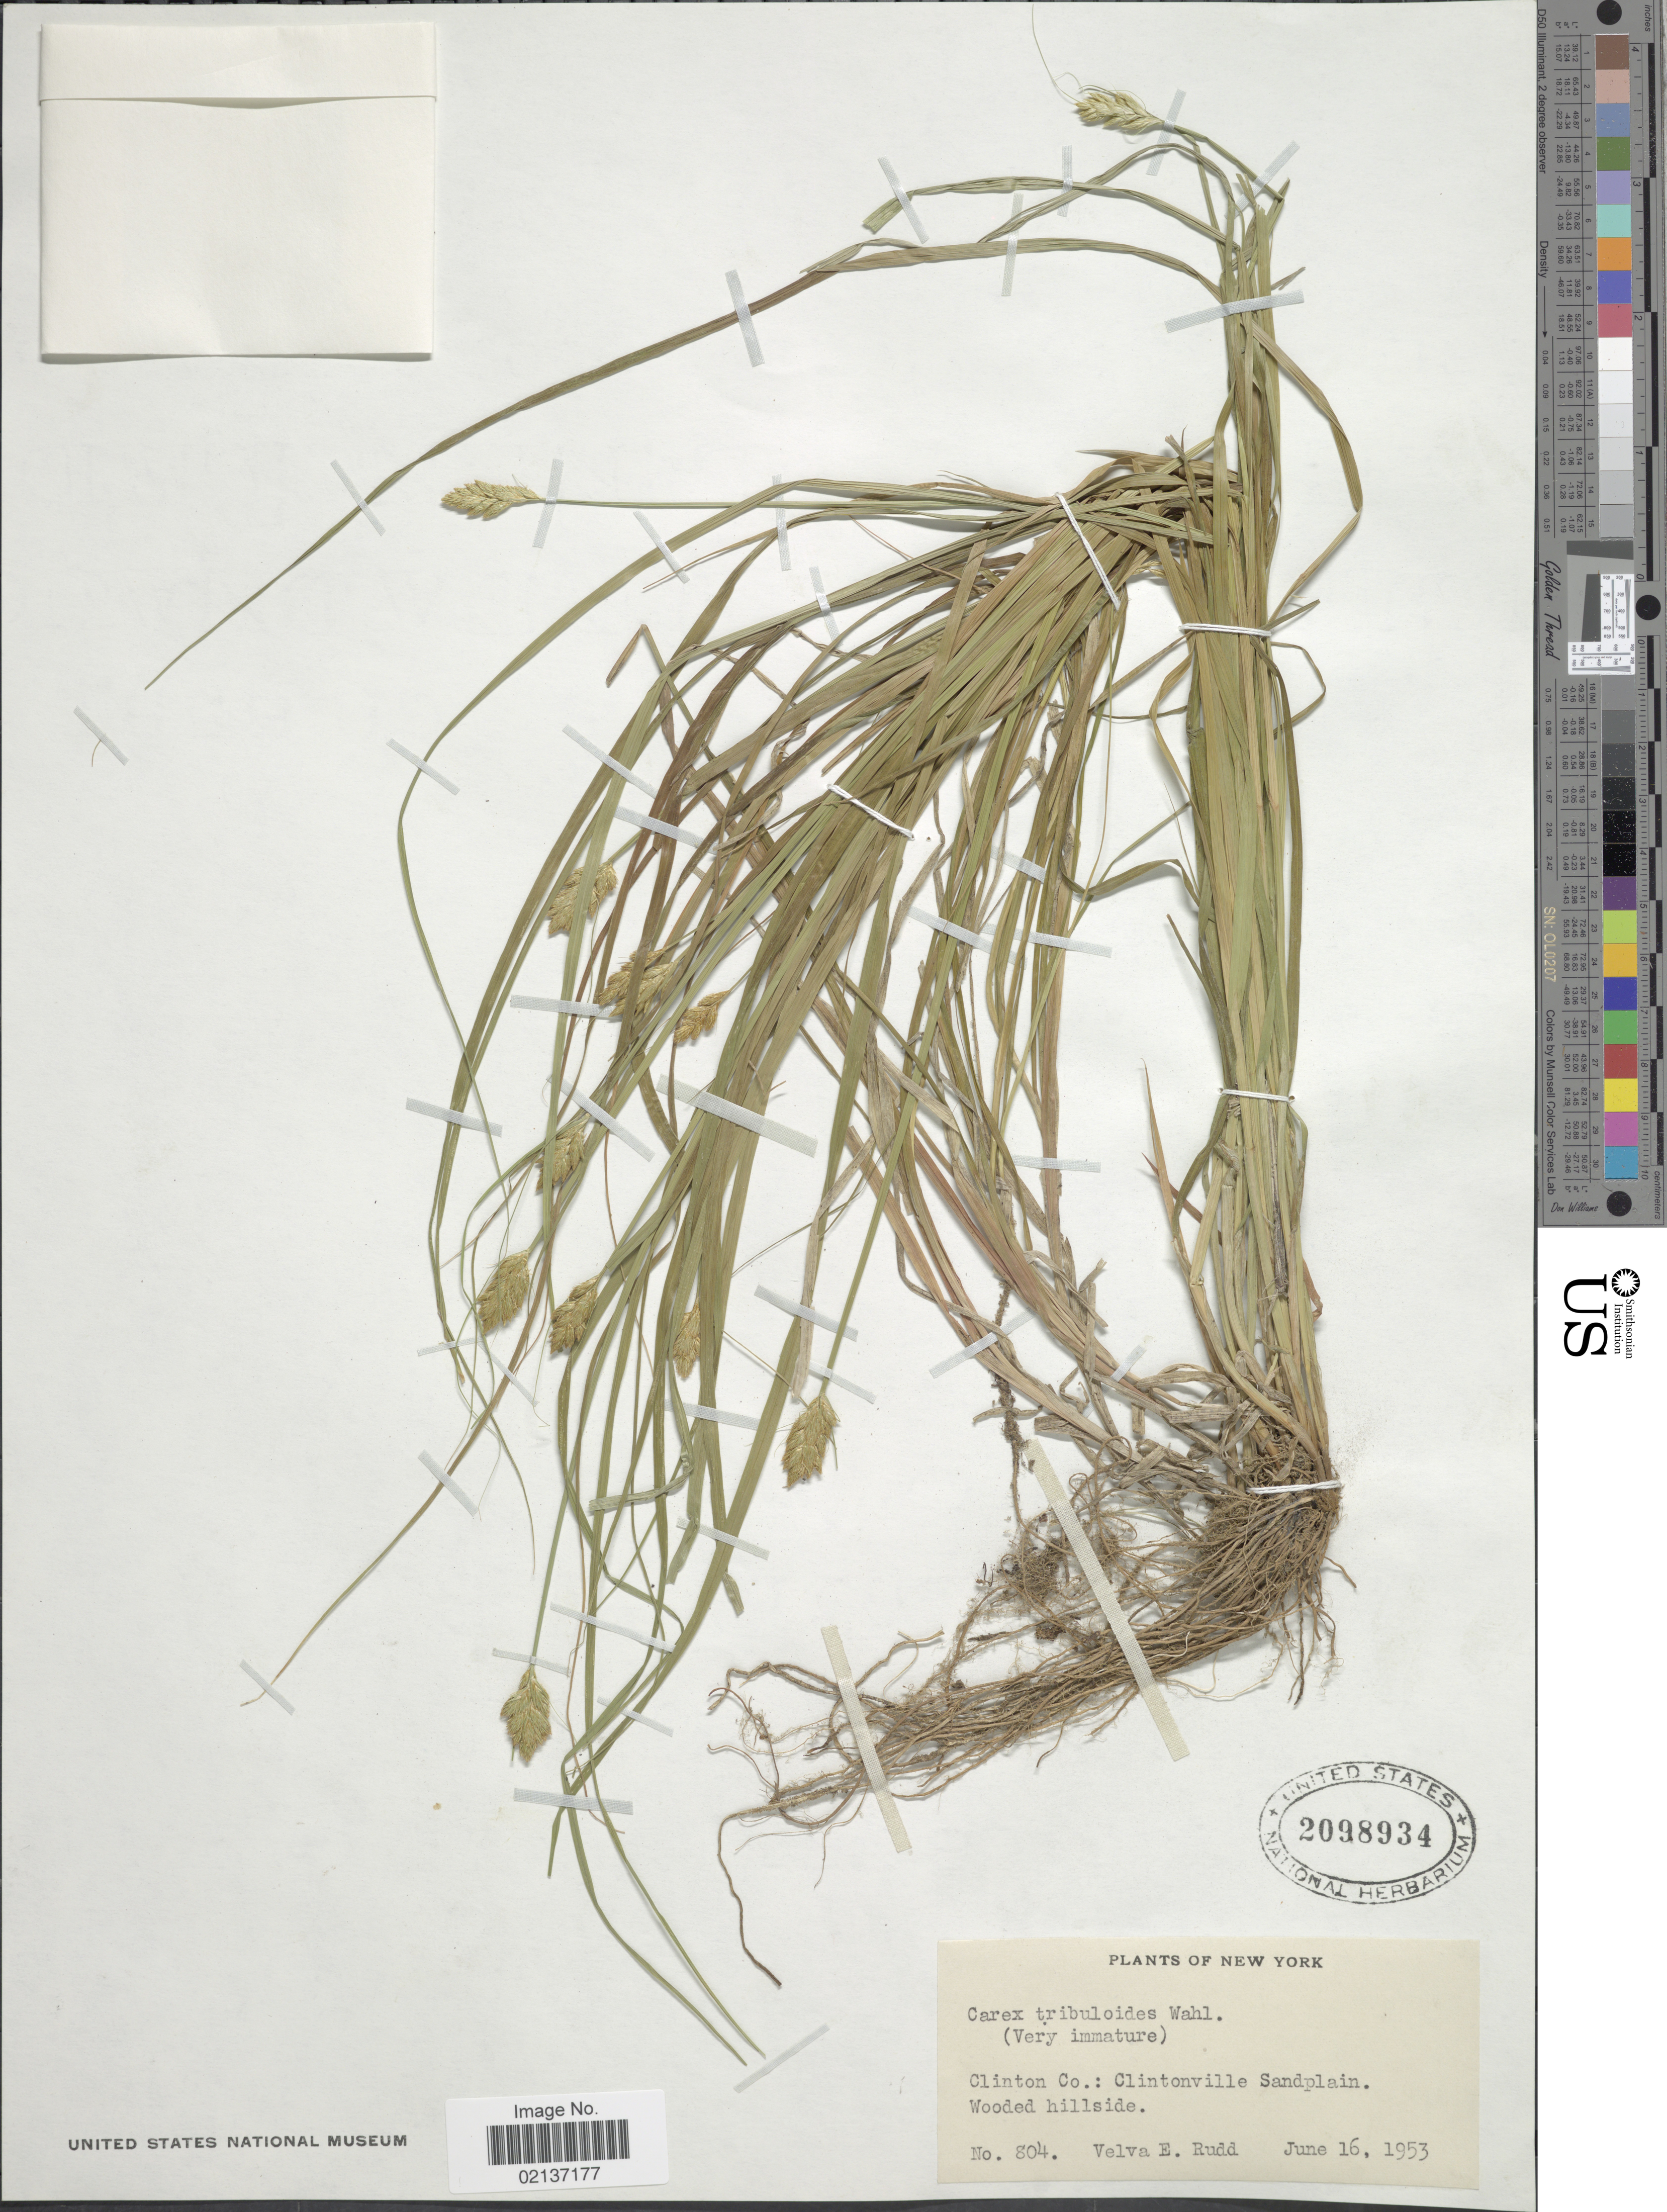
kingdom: Plantae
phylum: Tracheophyta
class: Liliopsida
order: Poales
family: Cyperaceae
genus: Carex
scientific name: Carex tribuloides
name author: Wahlenb.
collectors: V. E. Rudd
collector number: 804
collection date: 1953-06-16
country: United States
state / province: New York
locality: Clinton Co.: Clintonville Sandplain, wooded hillside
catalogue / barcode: US 2098934